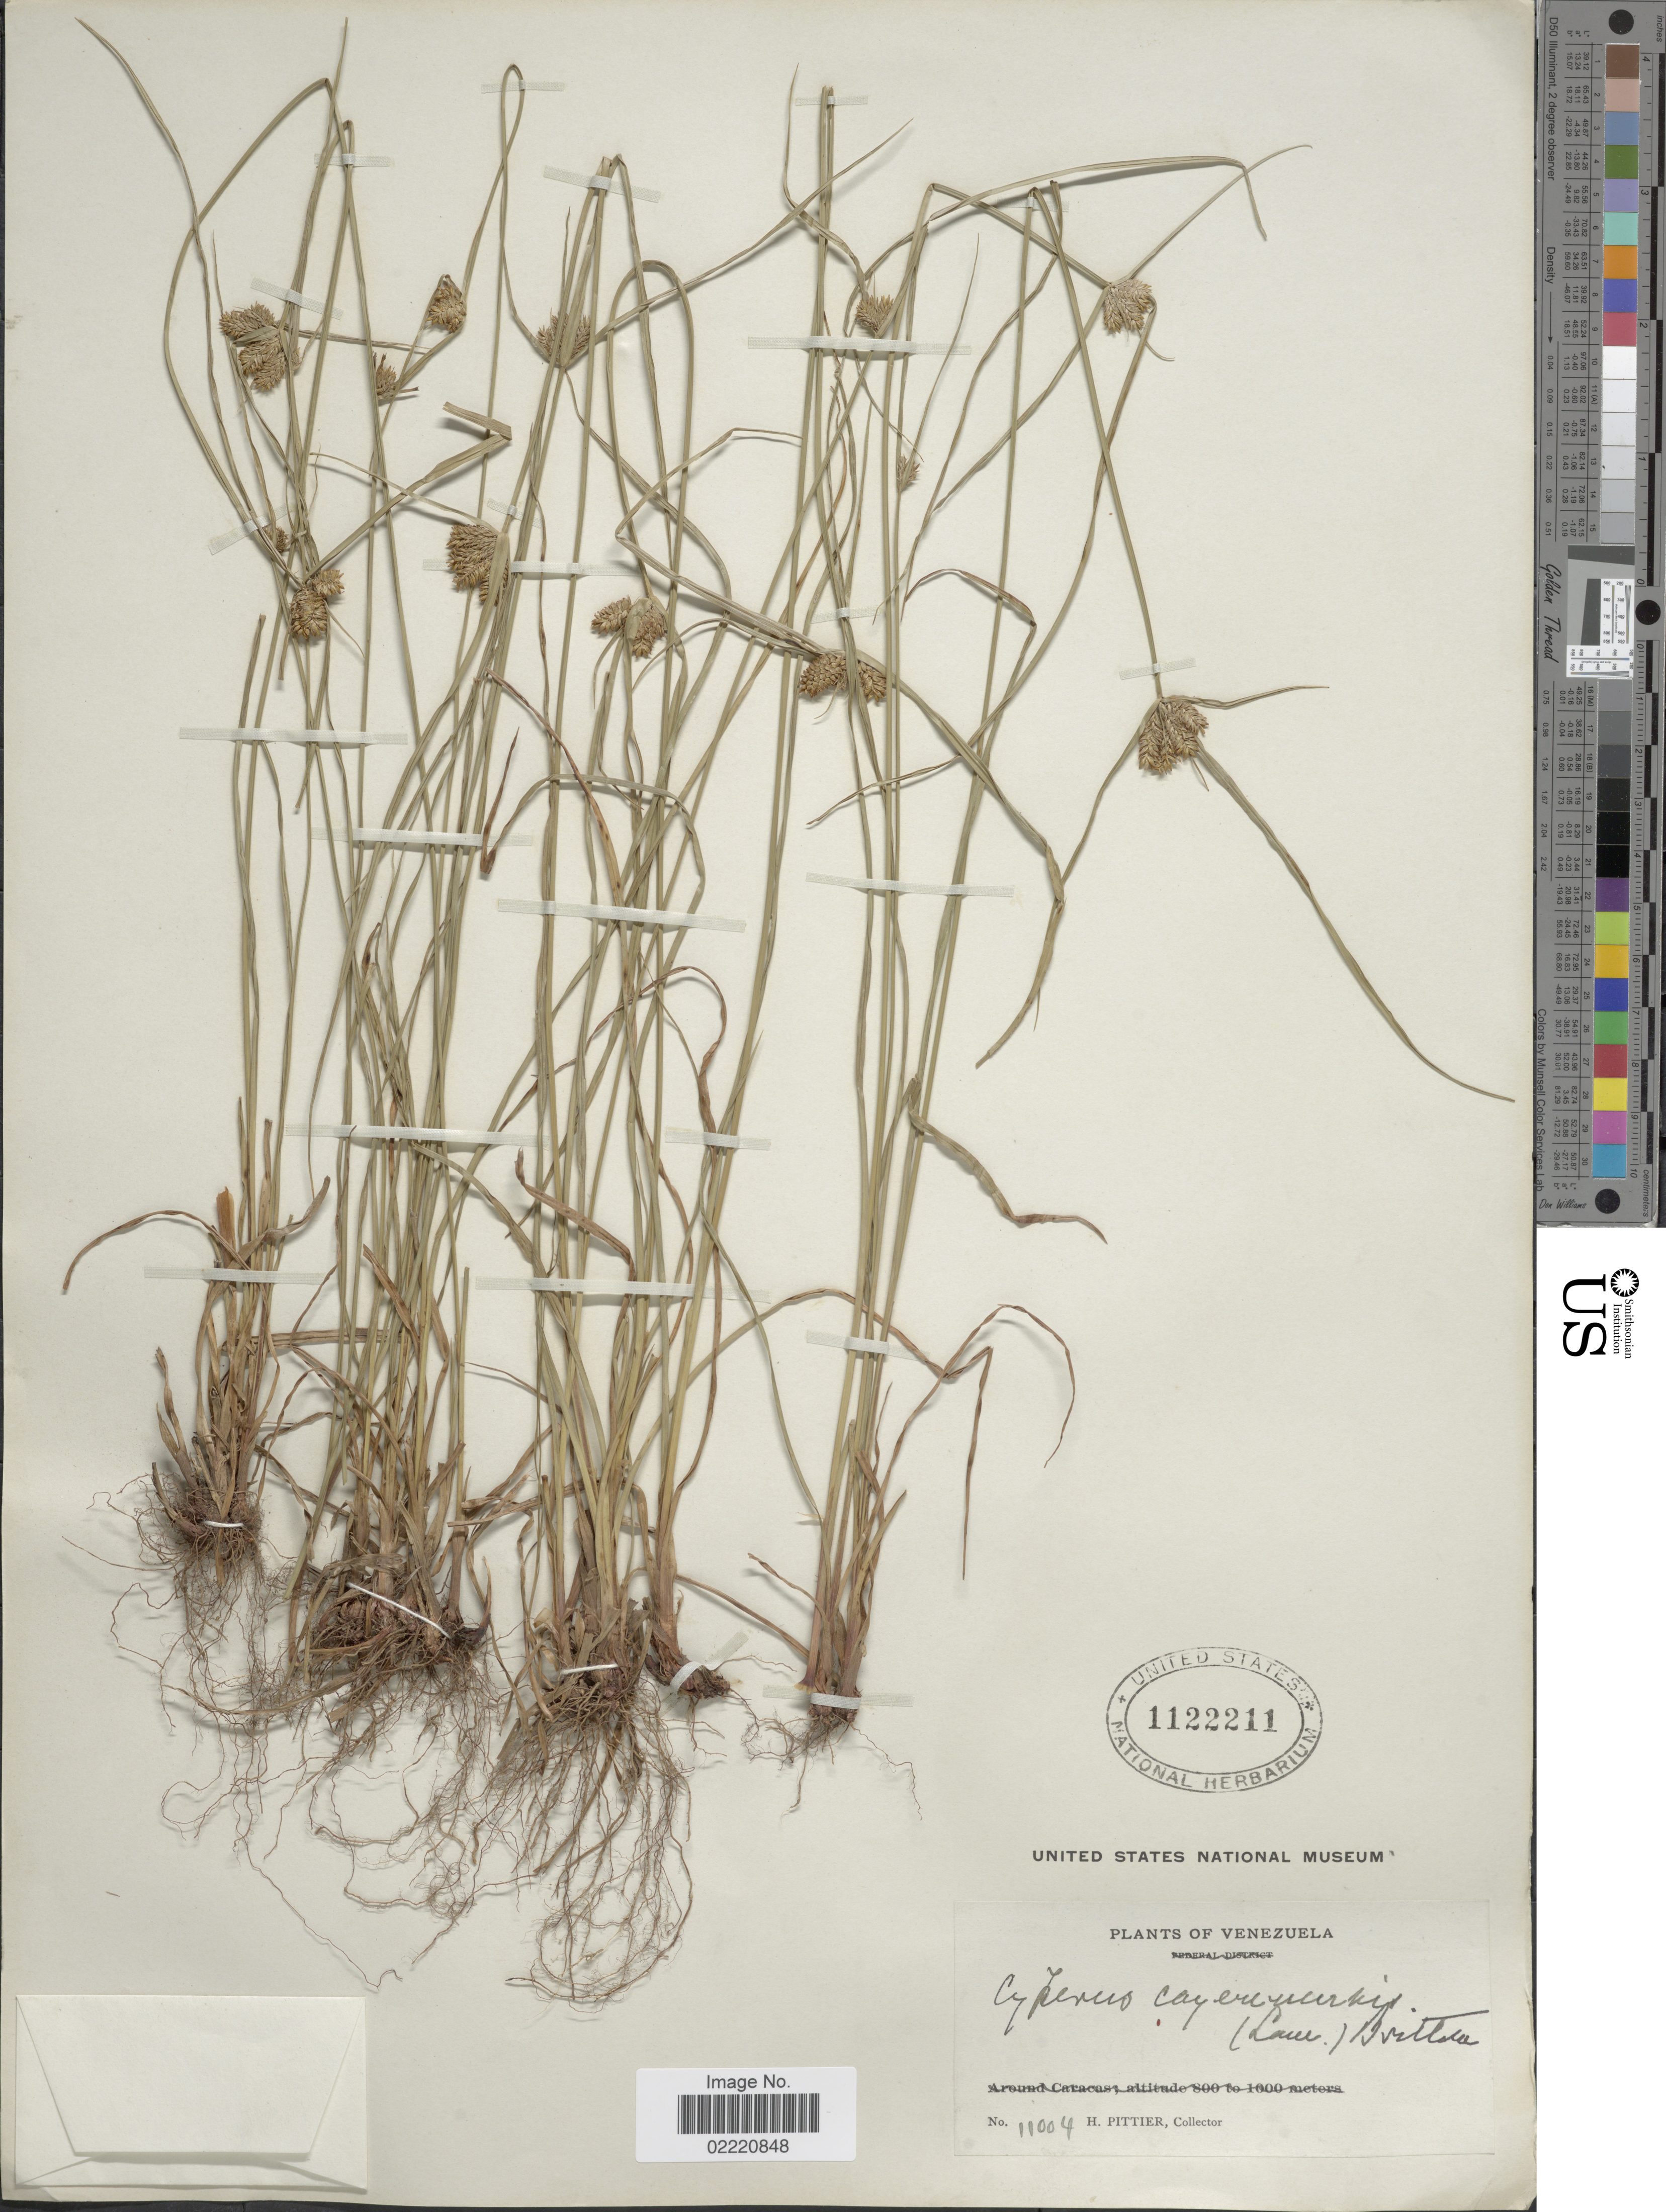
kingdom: Plantae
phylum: Tracheophyta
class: Liliopsida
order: Poales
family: Cyperaceae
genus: Cyperus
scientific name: Cyperus aggregatus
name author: (Willd.) Endl.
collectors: H. F. Pittier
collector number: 11004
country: Venezuela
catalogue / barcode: US 1122211